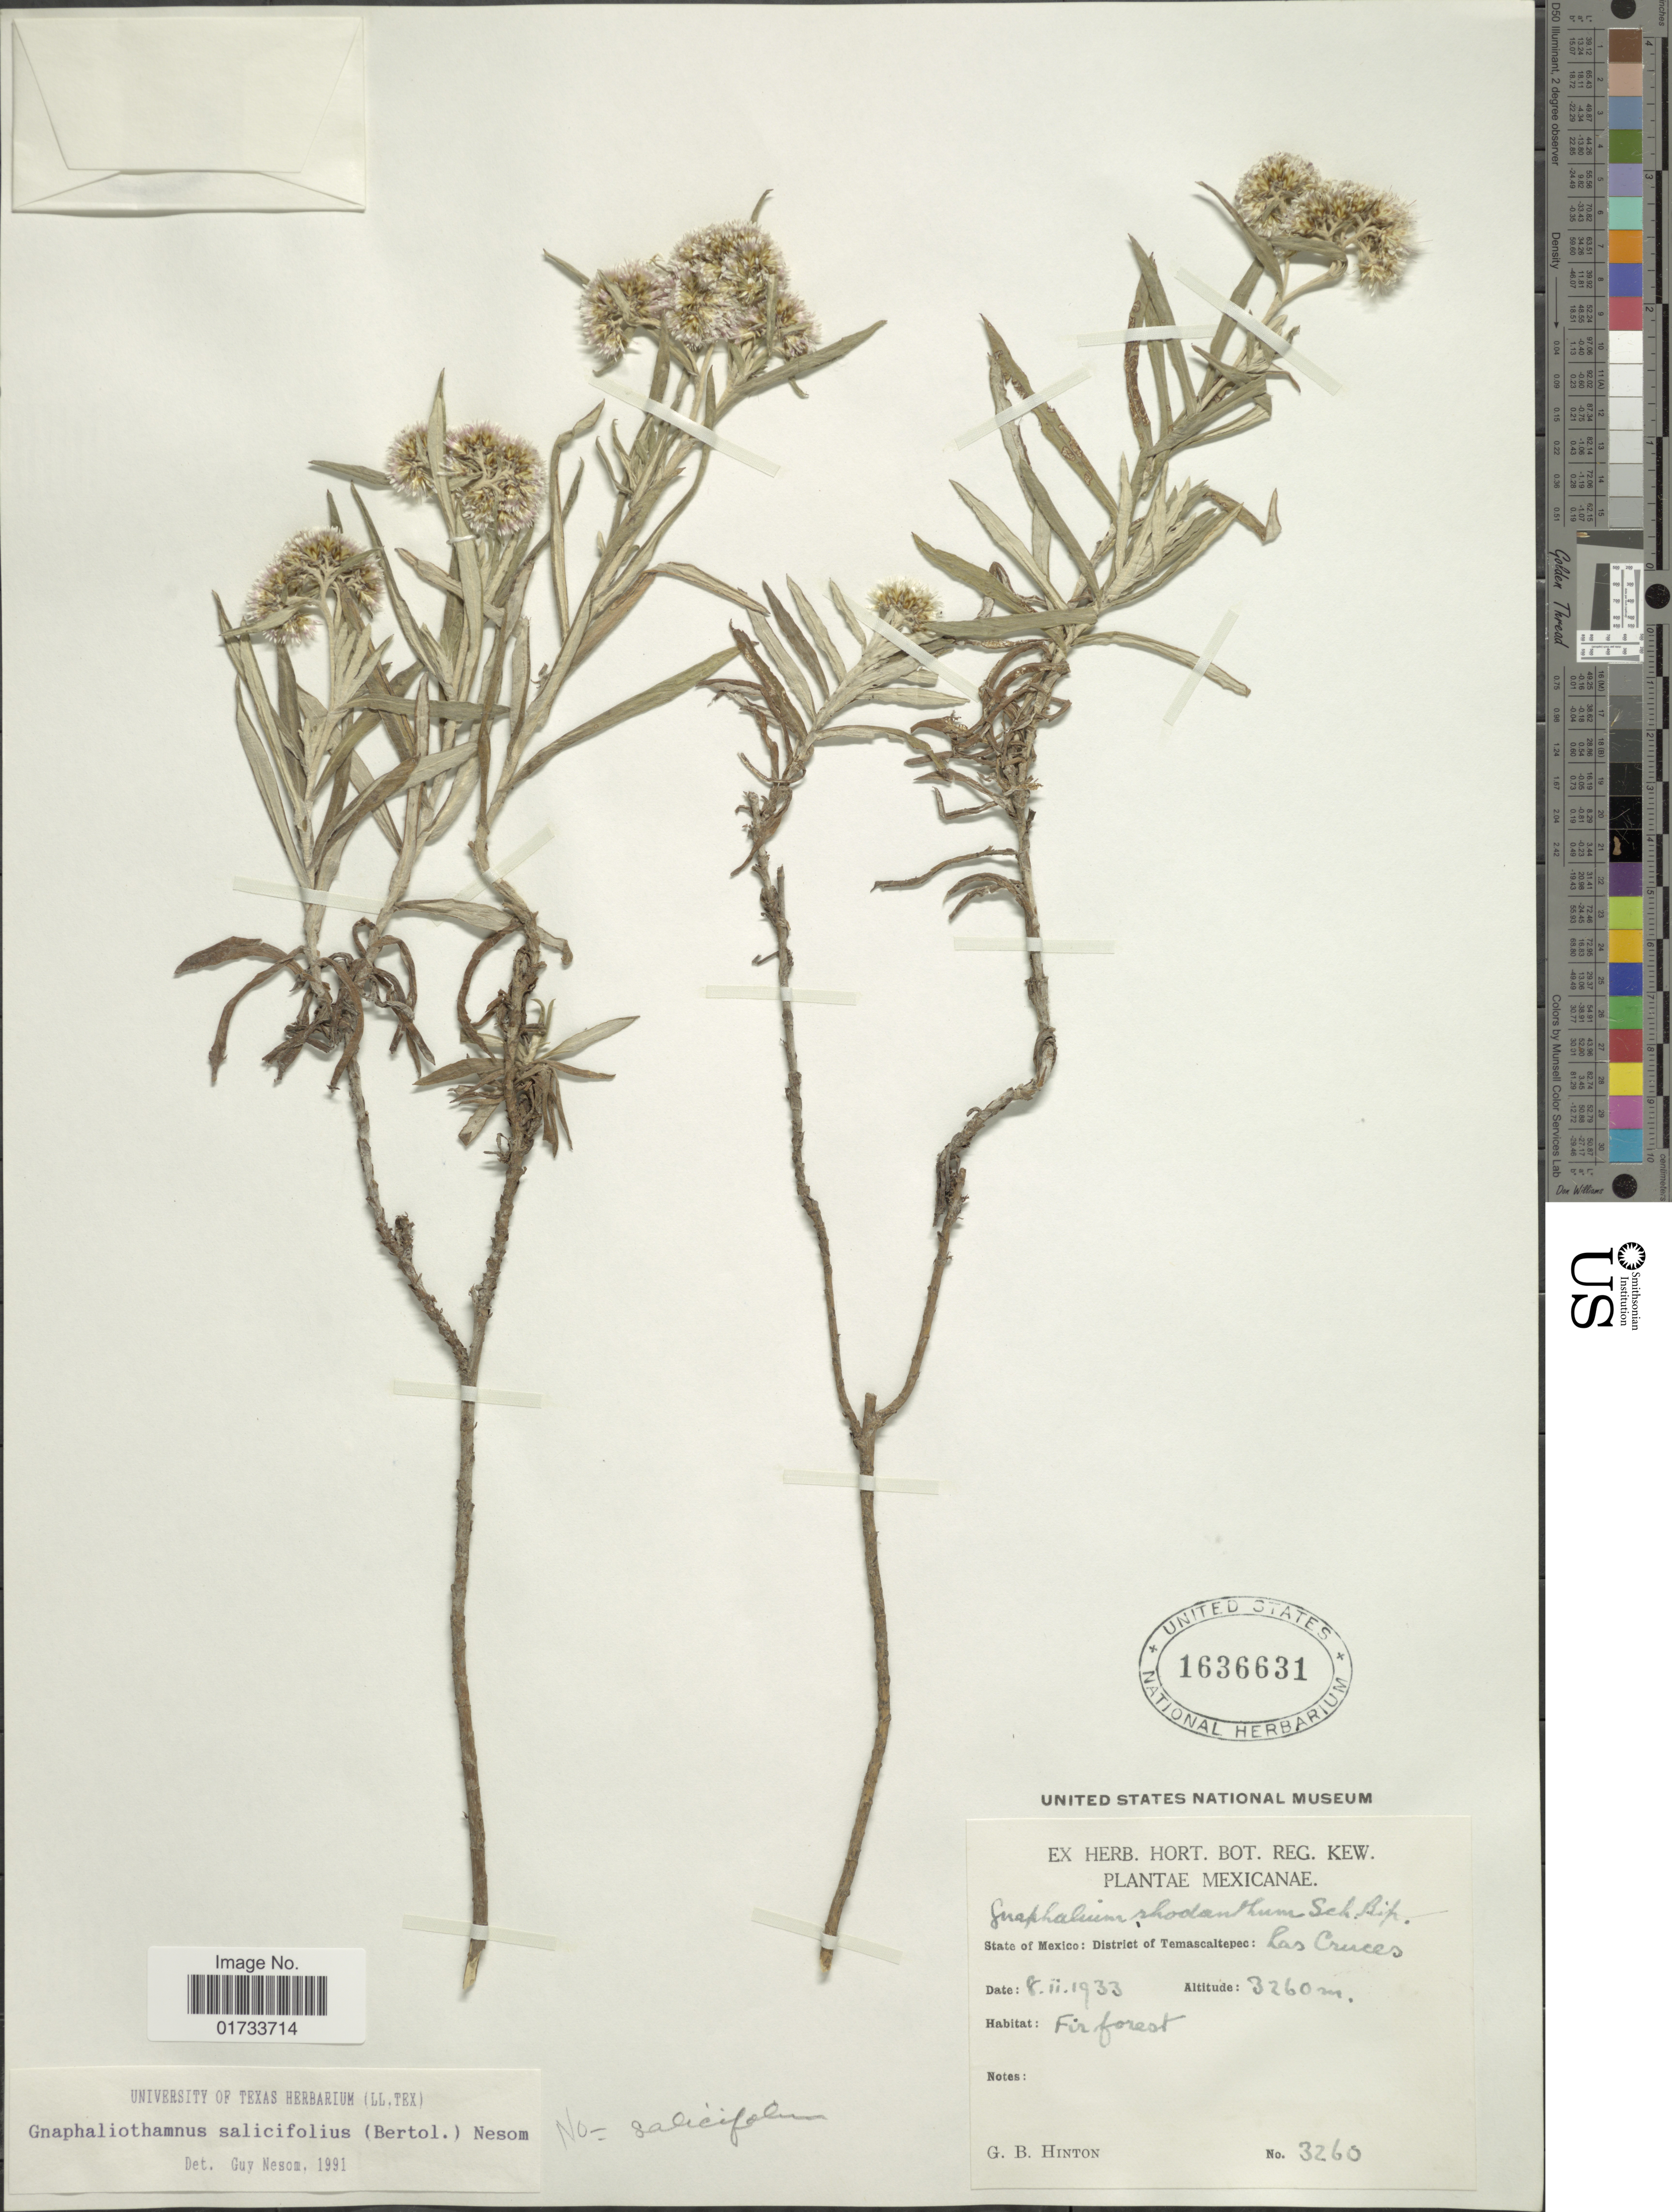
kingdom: Plantae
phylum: Tracheophyta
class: Magnoliopsida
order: Asterales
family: Asteraceae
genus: Chionolaena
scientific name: Chionolaena salicifolia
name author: (Bertol.) G.L. Nesom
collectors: G. B. Hinton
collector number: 3260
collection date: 1933-02-08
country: Mexico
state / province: México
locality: District of Temascaltepec: Las Cruces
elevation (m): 3260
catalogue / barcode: US 1636631